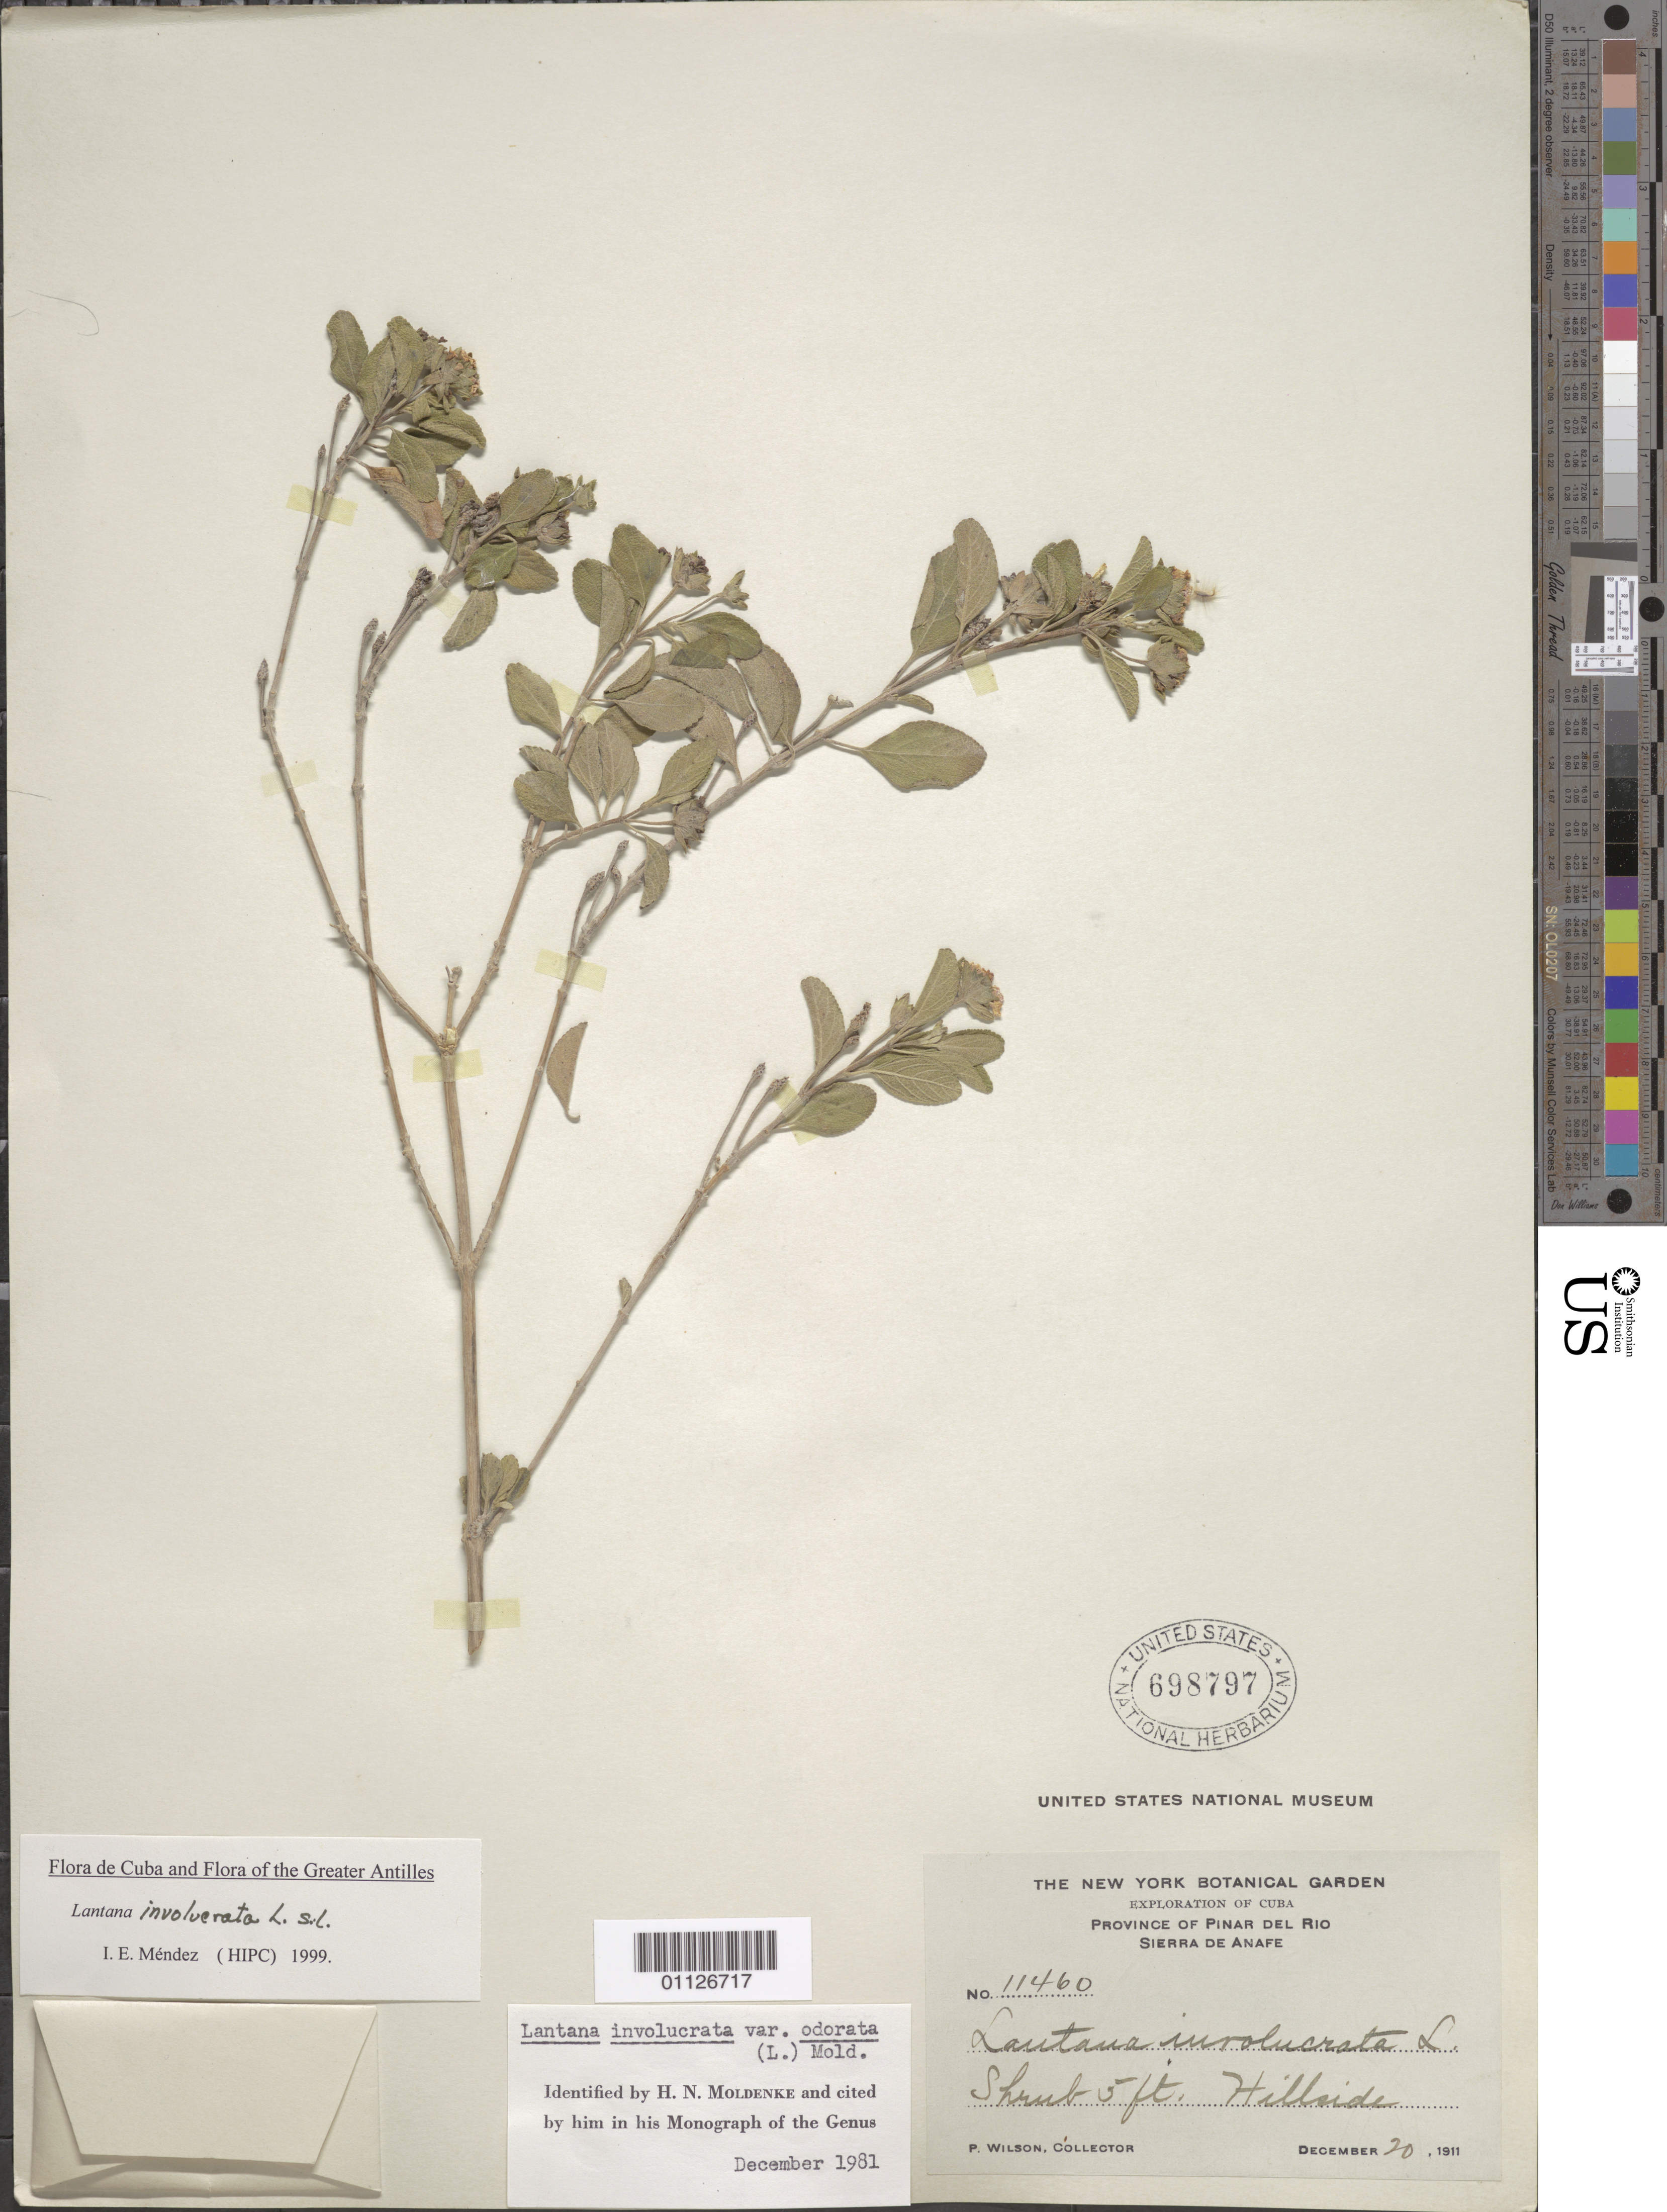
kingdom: Plantae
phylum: Tracheophyta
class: Magnoliopsida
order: Lamiales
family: Verbenaceae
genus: Lantana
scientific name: Lantana involucrata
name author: L.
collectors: P. Wilson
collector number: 11460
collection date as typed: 20 Dec 1911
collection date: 1911-12-20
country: Cuba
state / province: Pinar del Rio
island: Cuba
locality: Hillside, Sierra de Anafe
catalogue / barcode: US 698797